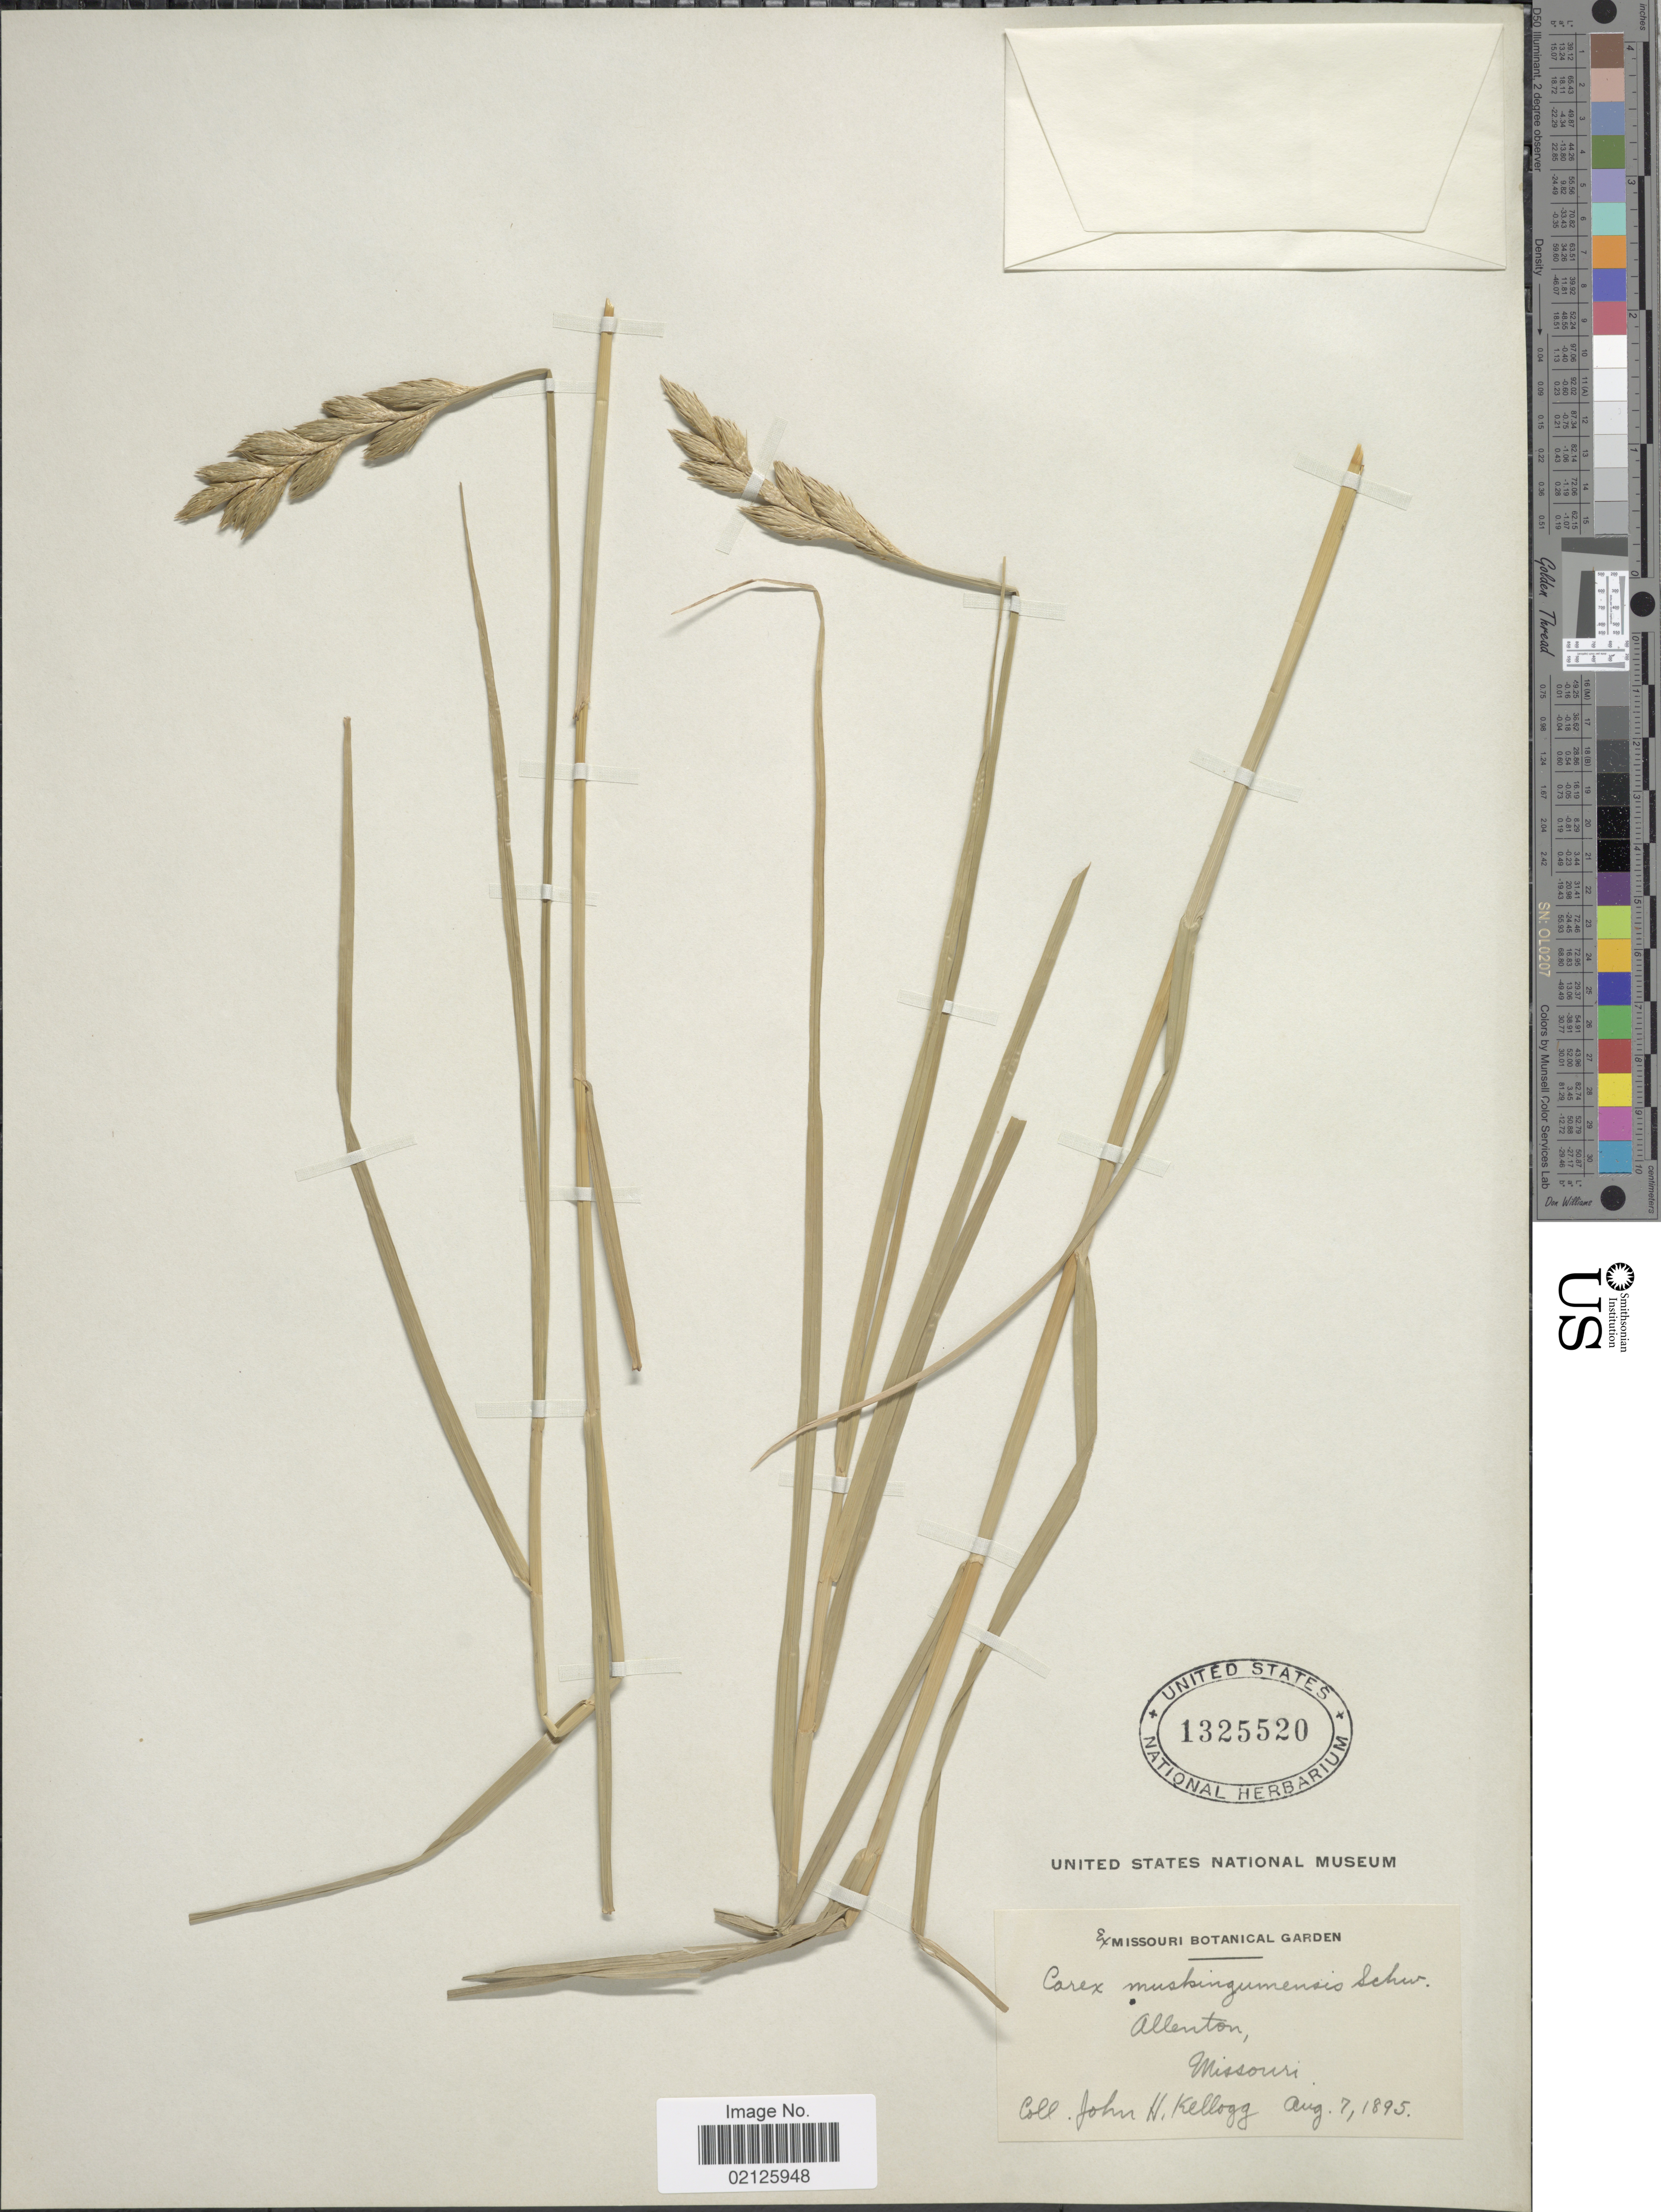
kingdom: Plantae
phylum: Tracheophyta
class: Liliopsida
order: Poales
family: Cyperaceae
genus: Carex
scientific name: Carex muskingumensis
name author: Schwein.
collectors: J. H. Kellogg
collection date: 1895-08-07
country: United States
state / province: Missouri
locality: Allenton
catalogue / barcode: US 1325520